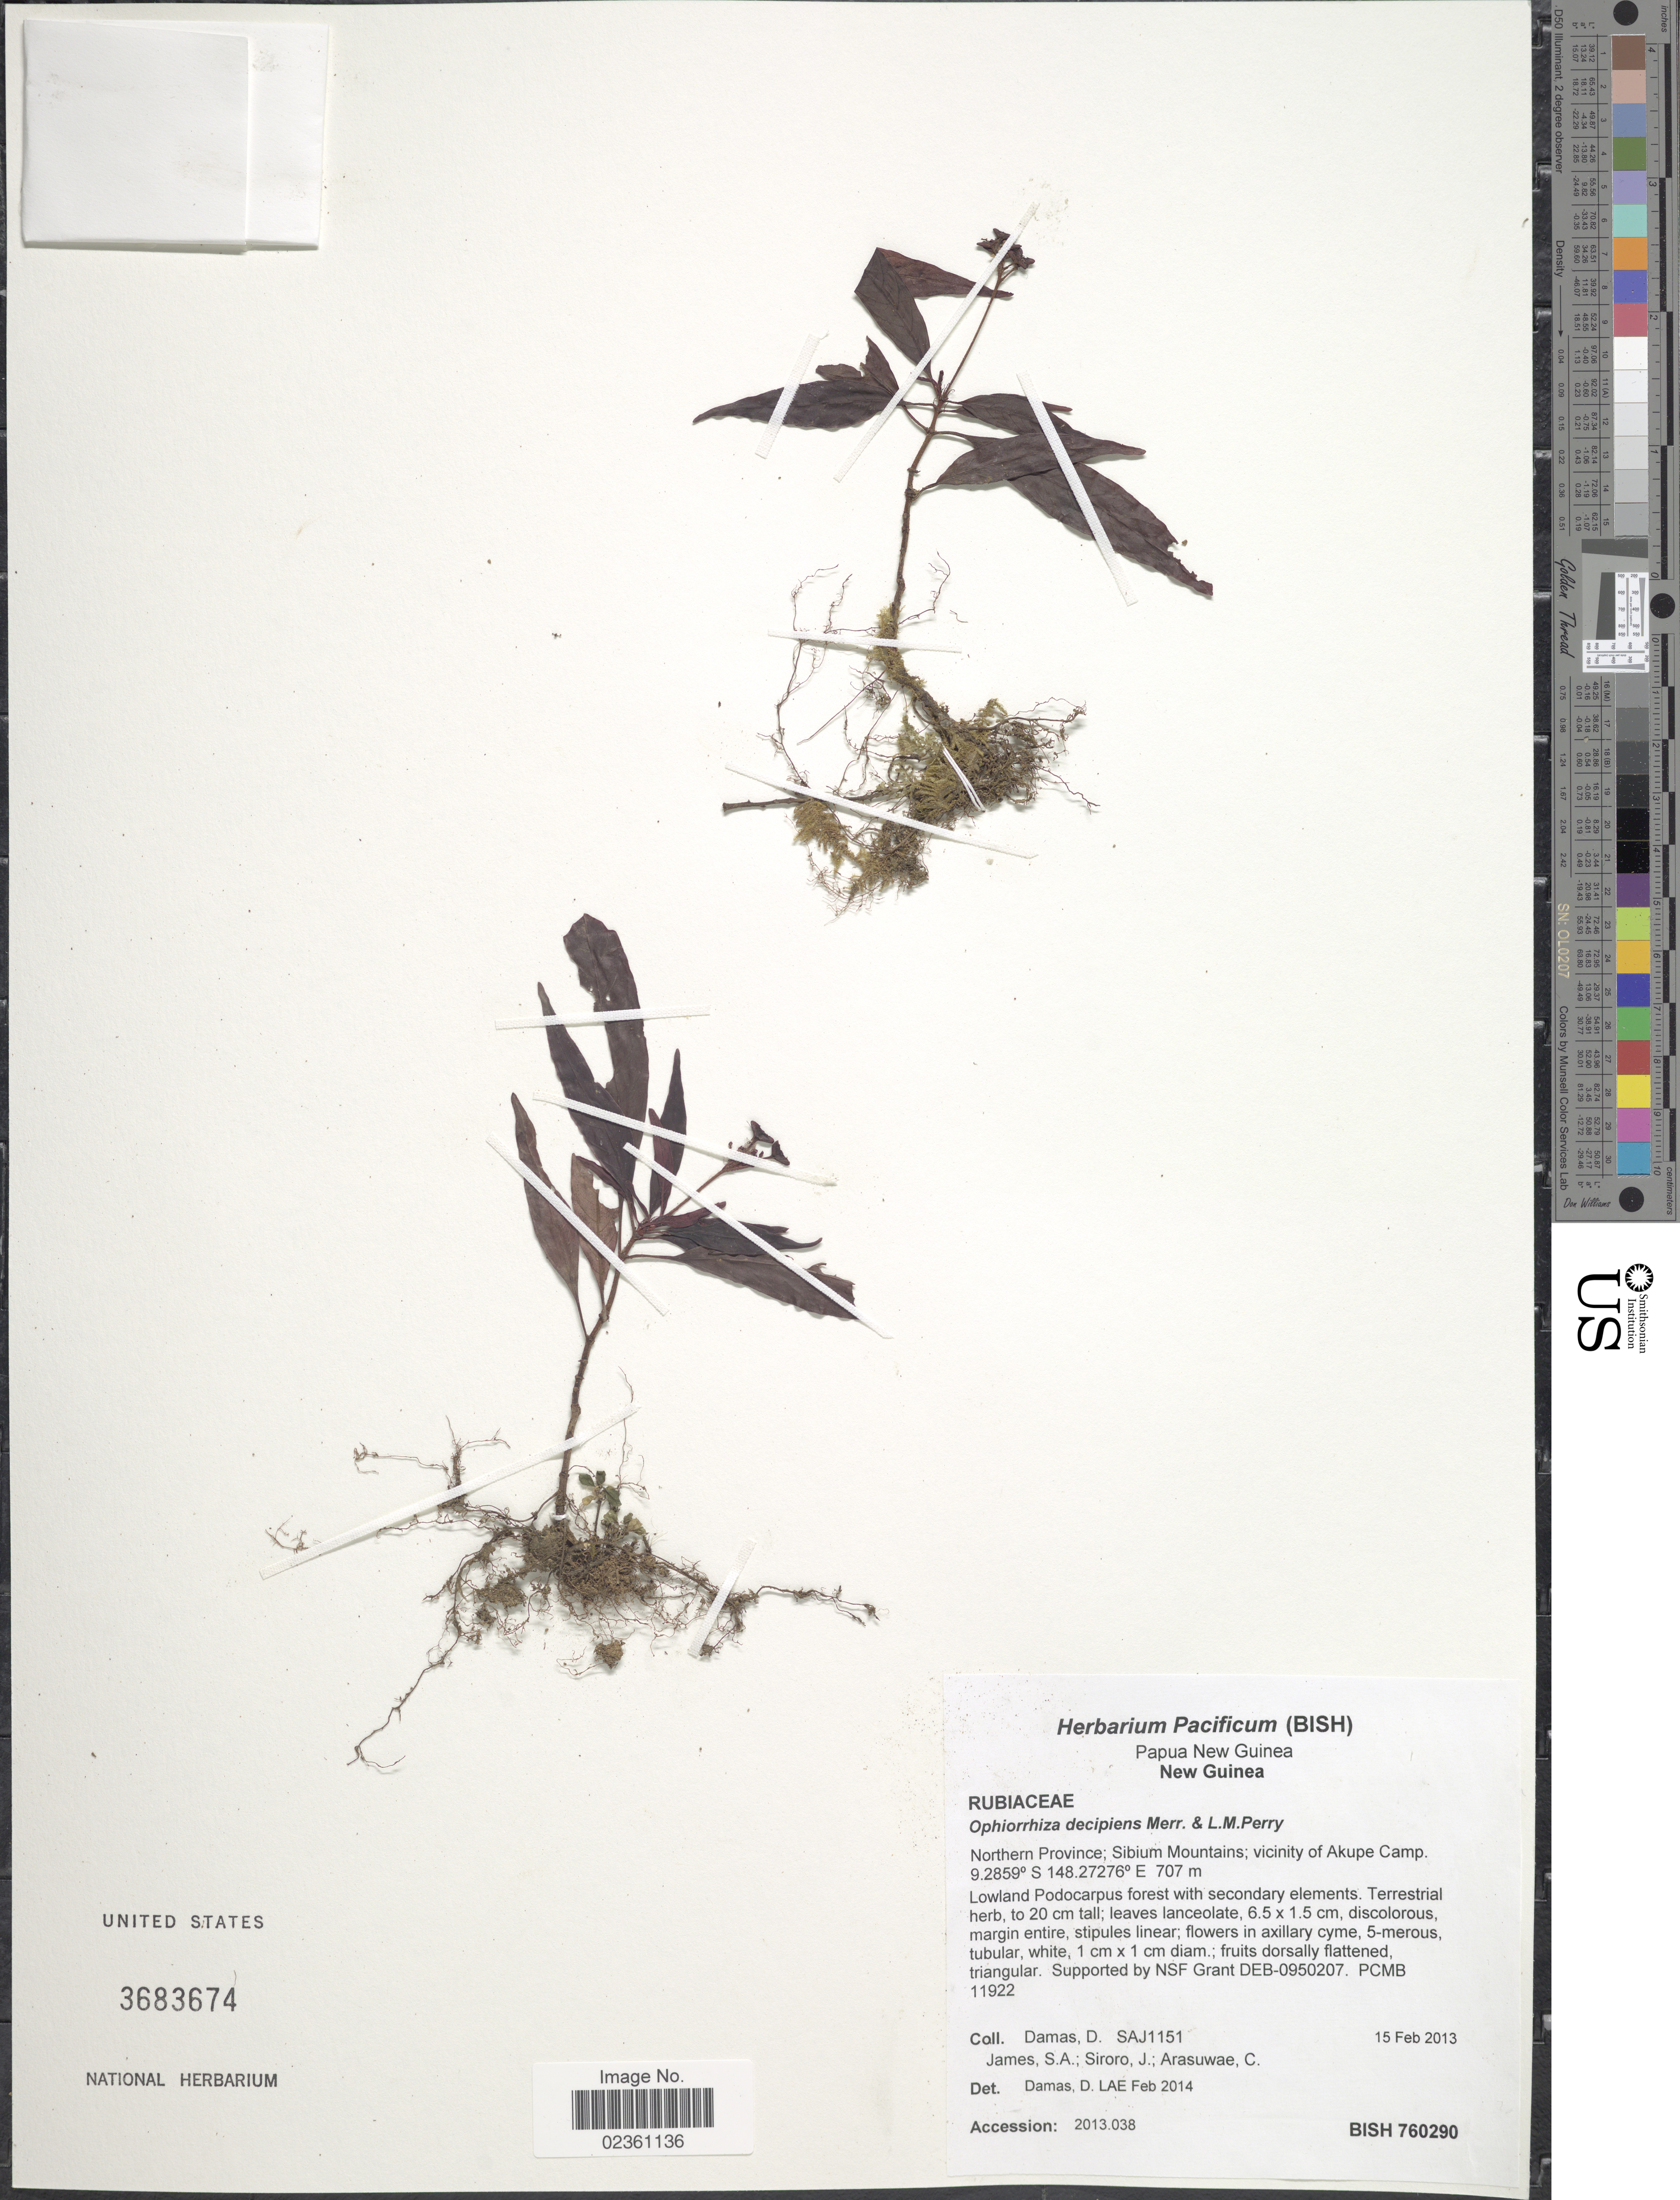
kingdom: Plantae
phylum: Tracheophyta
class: Magnoliopsida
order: Gentianales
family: Rubiaceae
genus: Ophiorrhiza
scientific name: Ophiorrhiza decipiens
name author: Merr. & L.M. Perry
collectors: D. Damas, S. James, J. Siroro & C. Arasuwae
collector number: SAJ1151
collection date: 2013-02-15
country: Papua New Guinea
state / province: Northern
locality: New Guinea, Sibium Mountains; vicinity of Akupe Camp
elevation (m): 707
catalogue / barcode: US 3683674